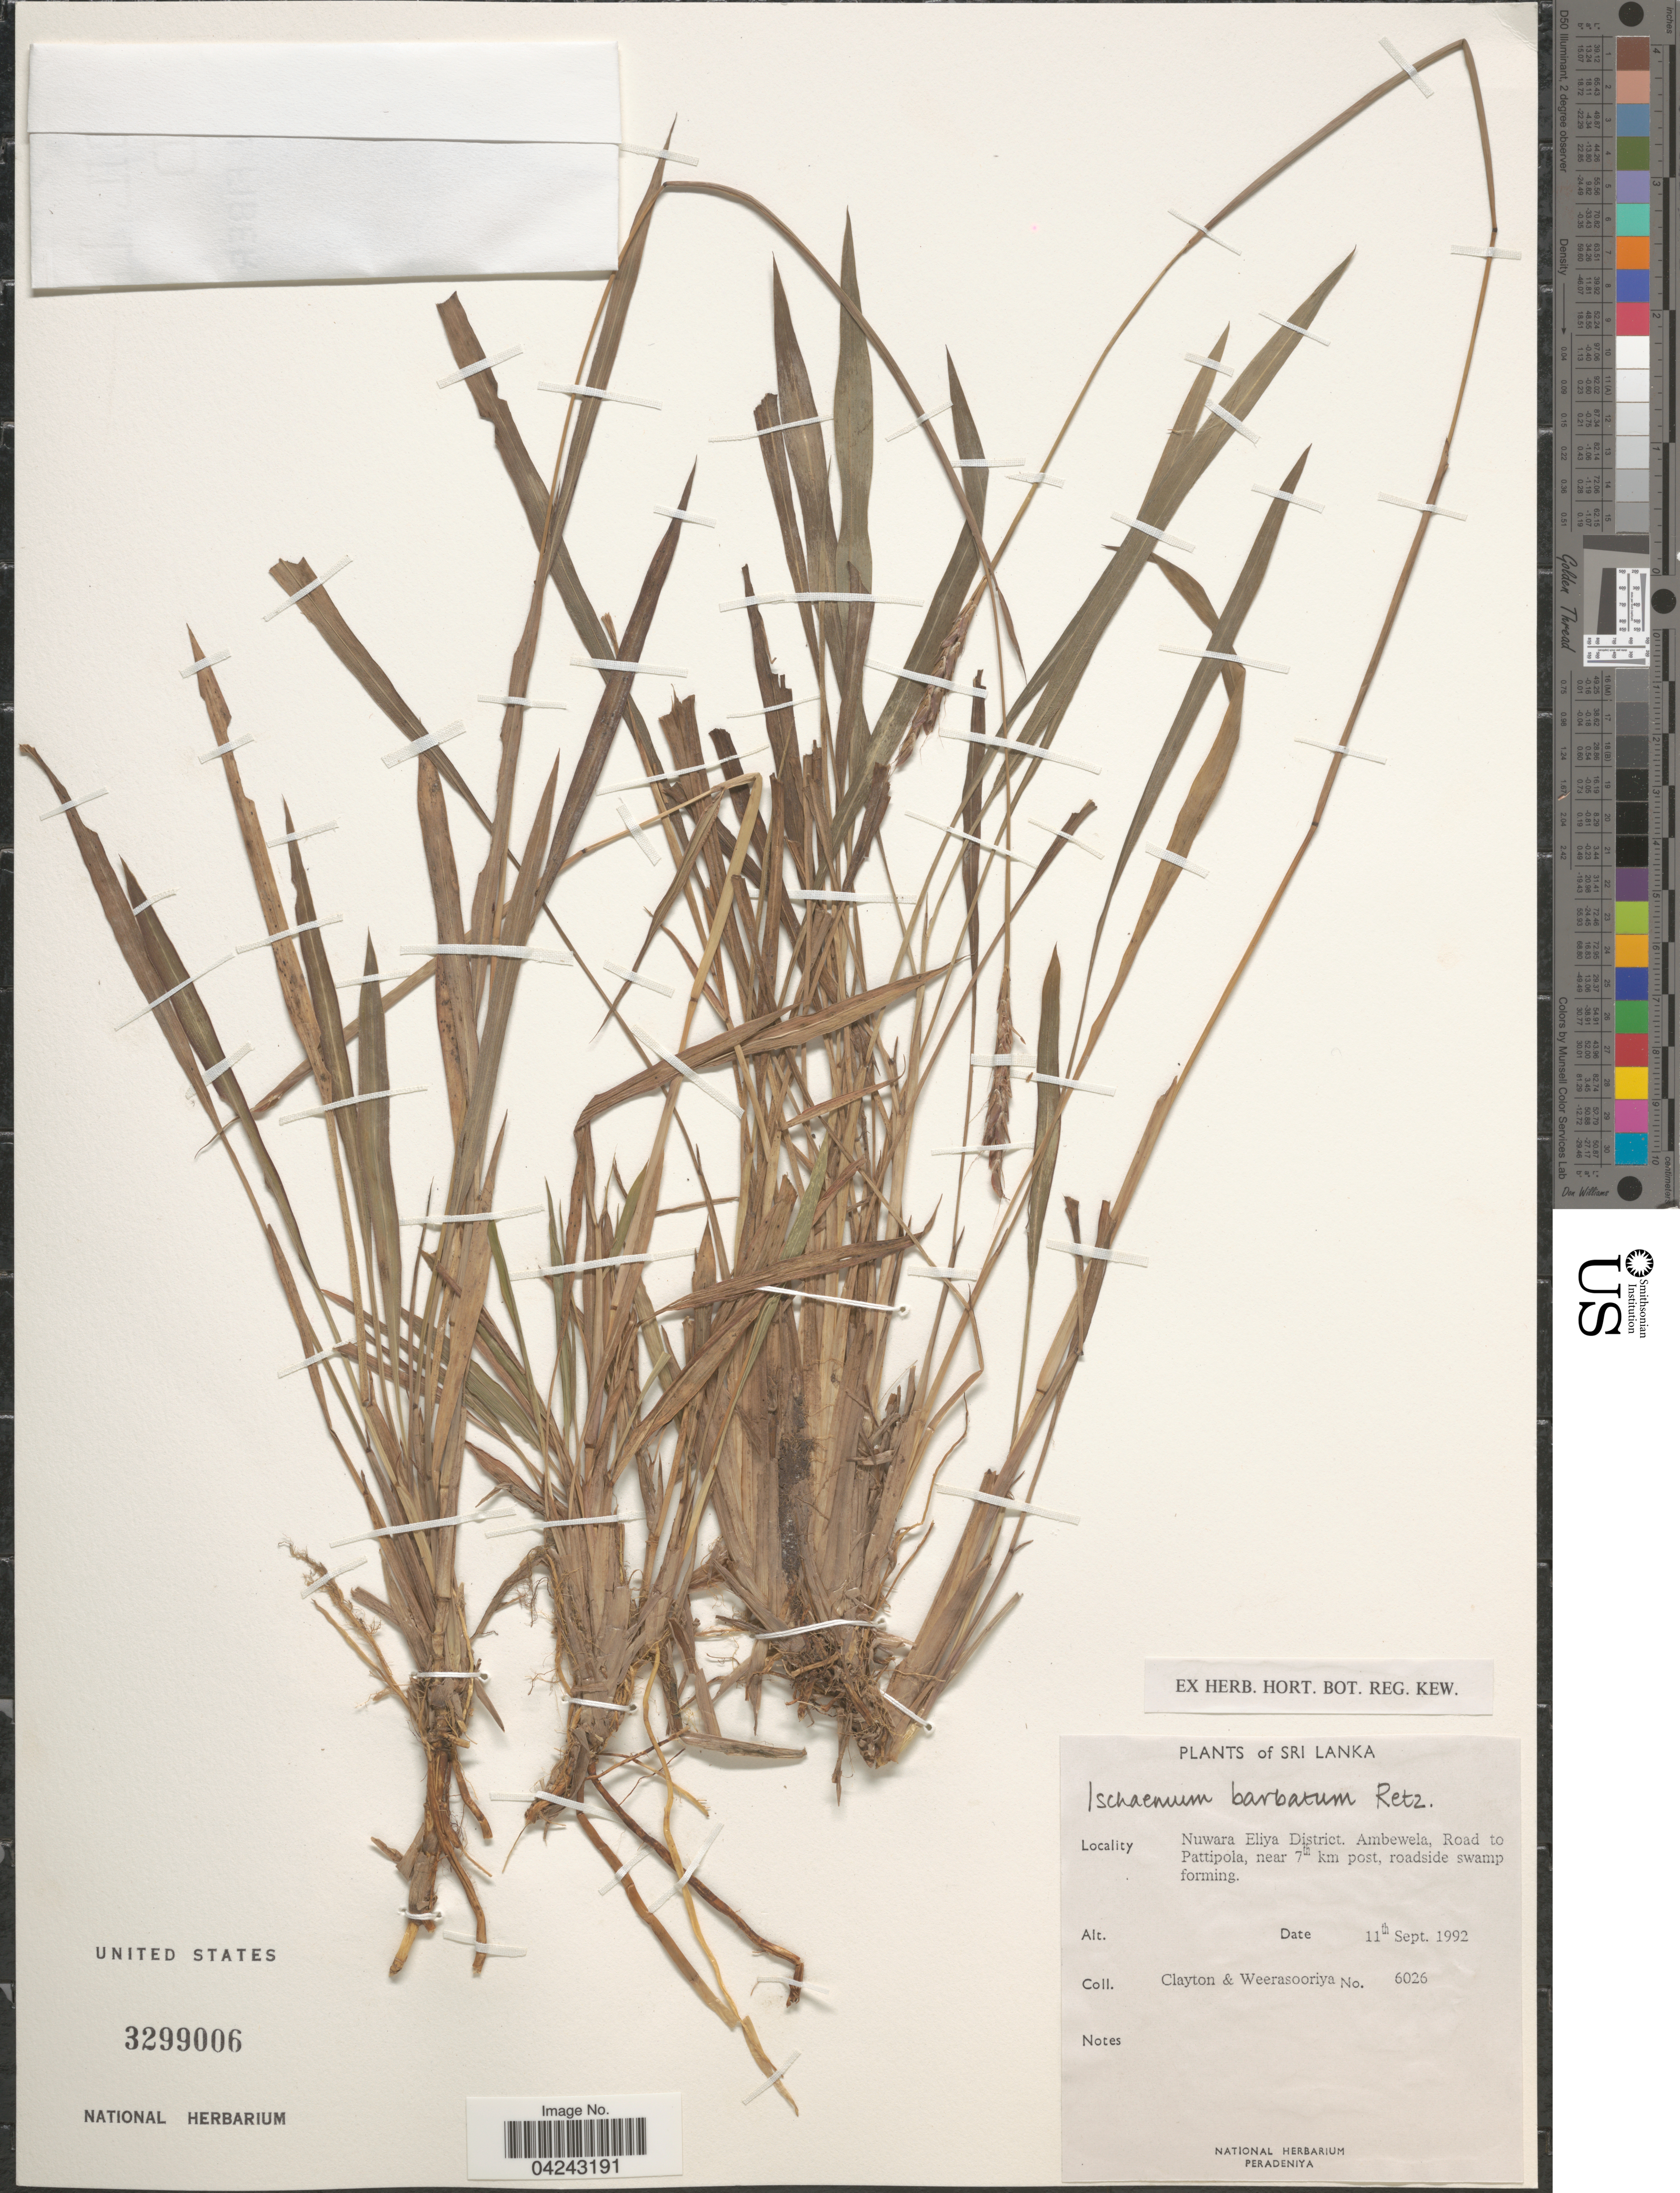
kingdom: Plantae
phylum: Tracheophyta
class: Liliopsida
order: Poales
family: Poaceae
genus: Ischaemum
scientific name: Ischaemum barbatum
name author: Blume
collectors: Clayton & Weerasooriya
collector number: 6026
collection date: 1992-09-11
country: Sri Lanka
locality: Nuwara Eliya District. Ambewela, Road to Pattipola, near 7th km post, roadside swamp forming.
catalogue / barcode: US 3299006